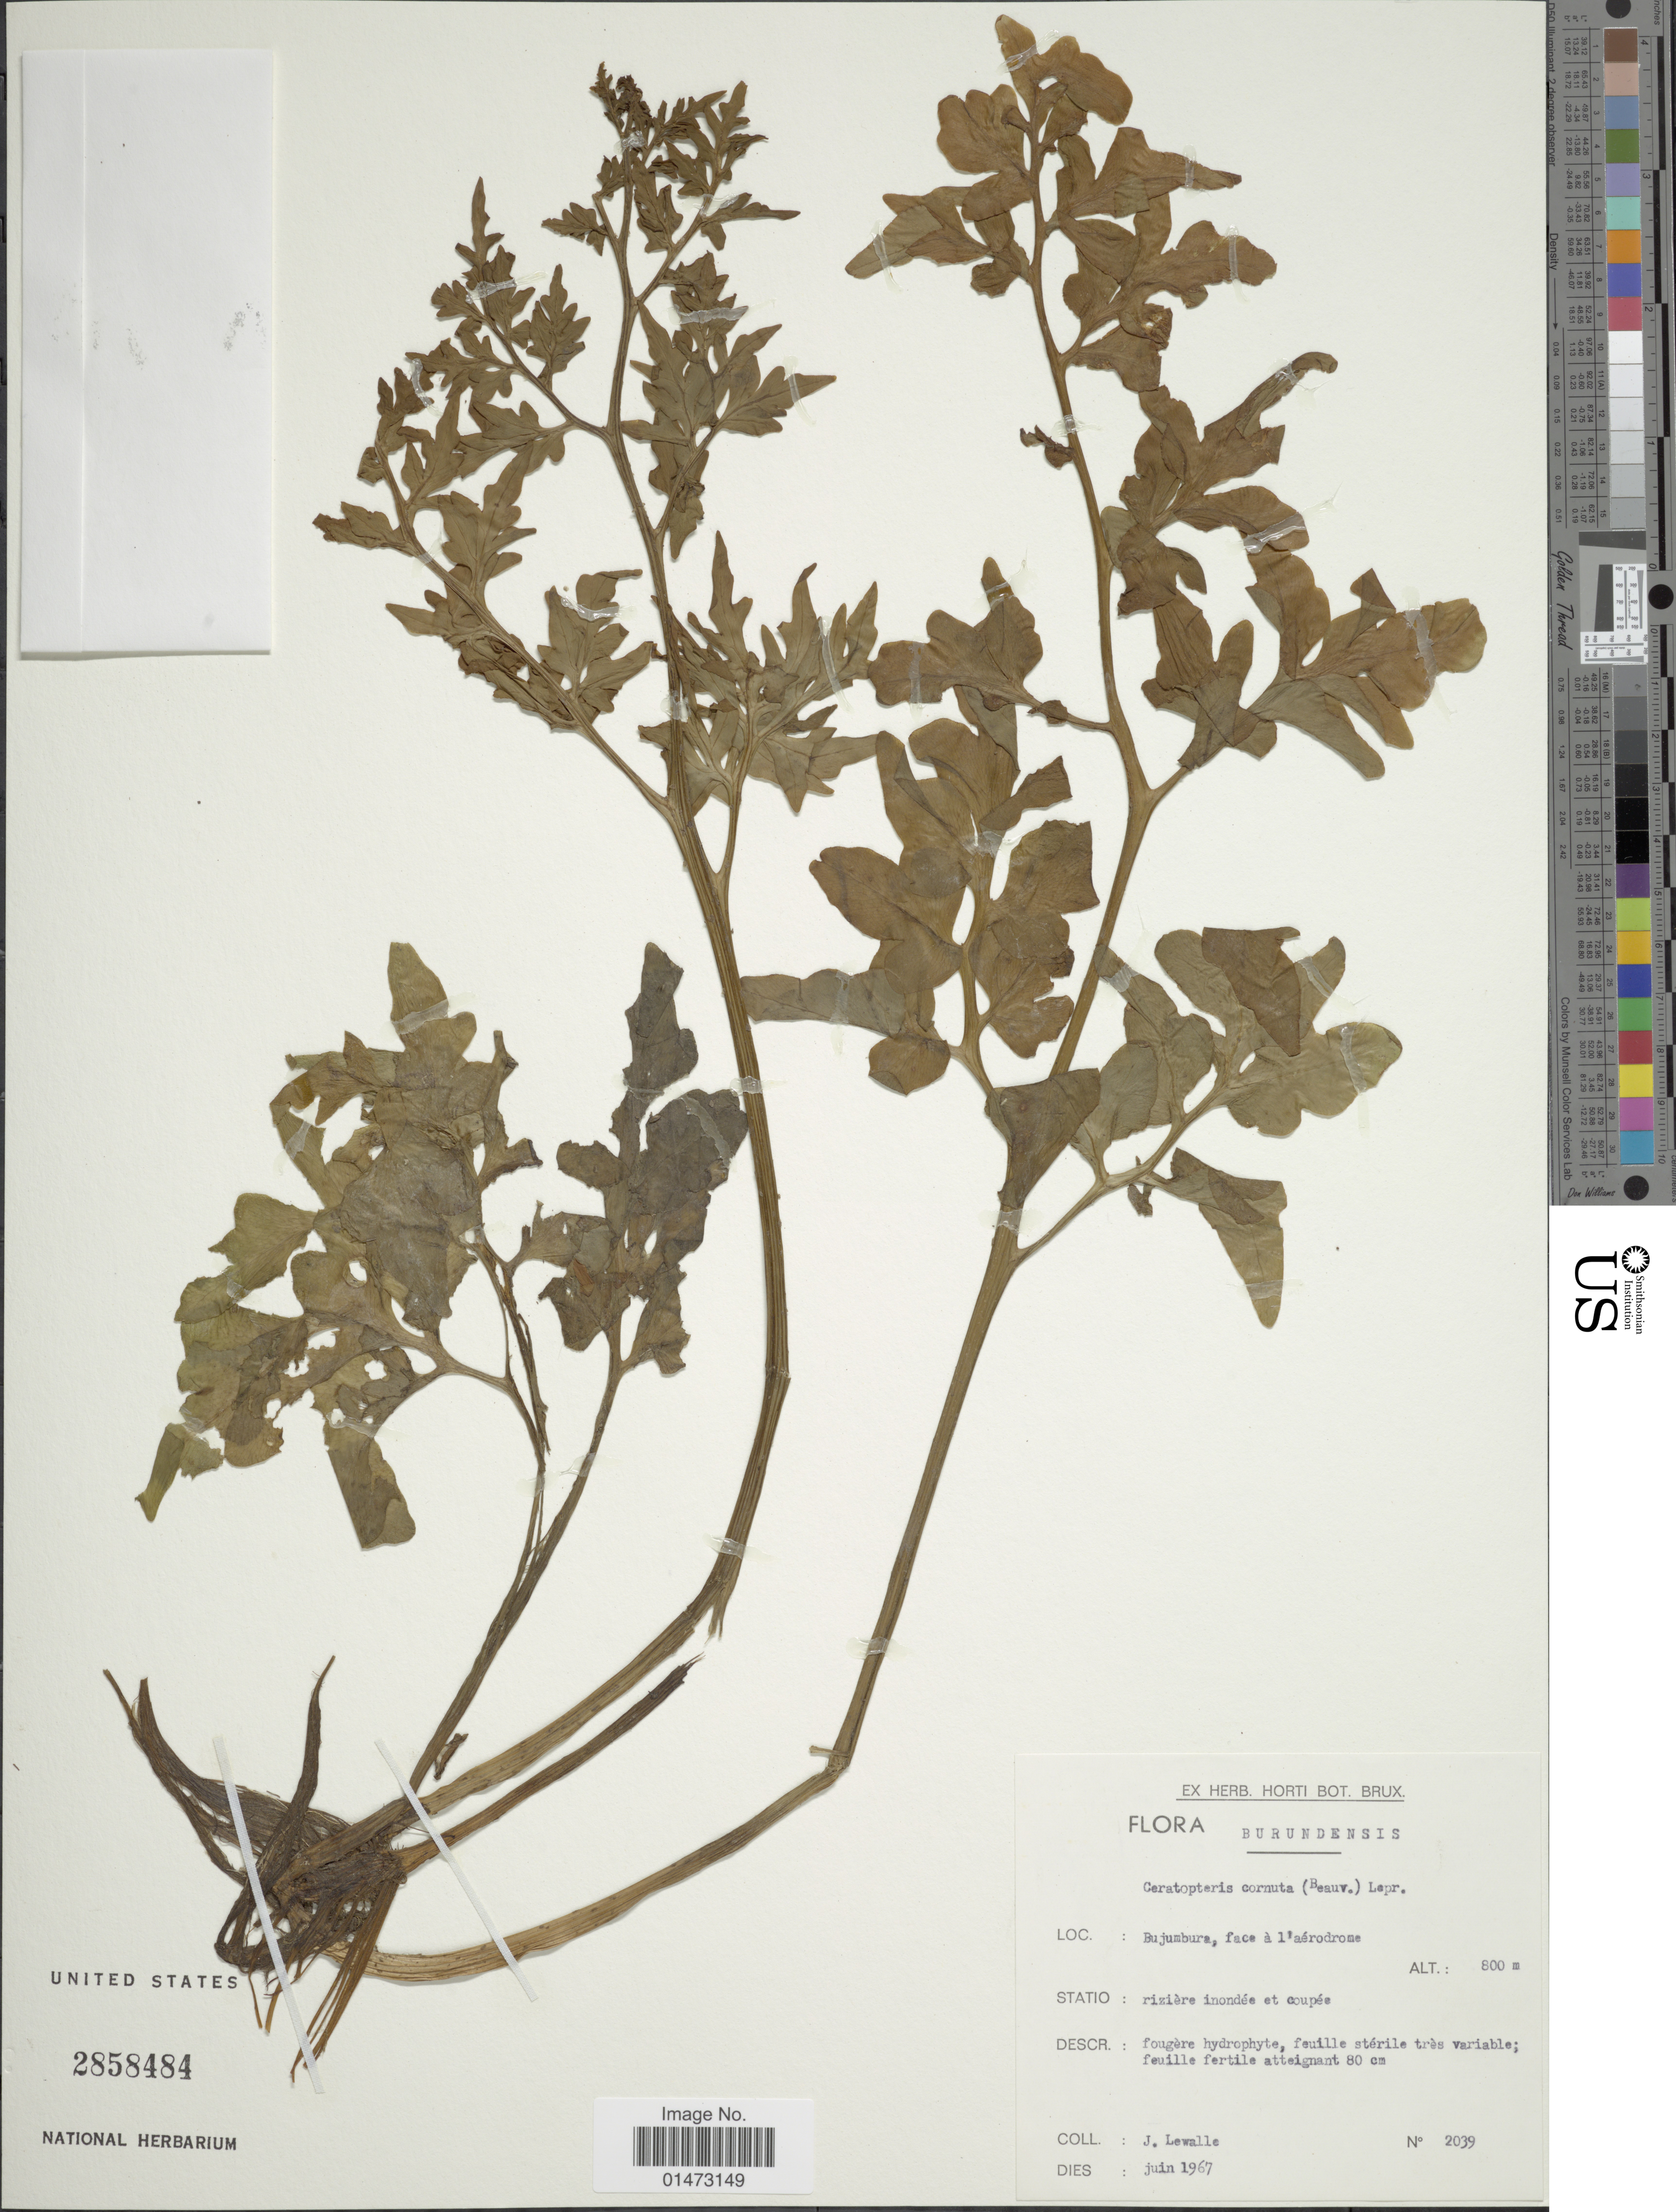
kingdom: Plantae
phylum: Tracheophyta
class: Polypodiopsida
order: Polypodiales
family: Pteridaceae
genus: Ceratopteris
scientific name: Ceratopteris cornuta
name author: (P. Beauv.) Le Prieur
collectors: J. Lewalle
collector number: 2039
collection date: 1967-06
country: Burundi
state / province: Bujumura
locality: Face à l'aérodrome. Rizière inindée et coupée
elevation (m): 800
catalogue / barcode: US 2858484